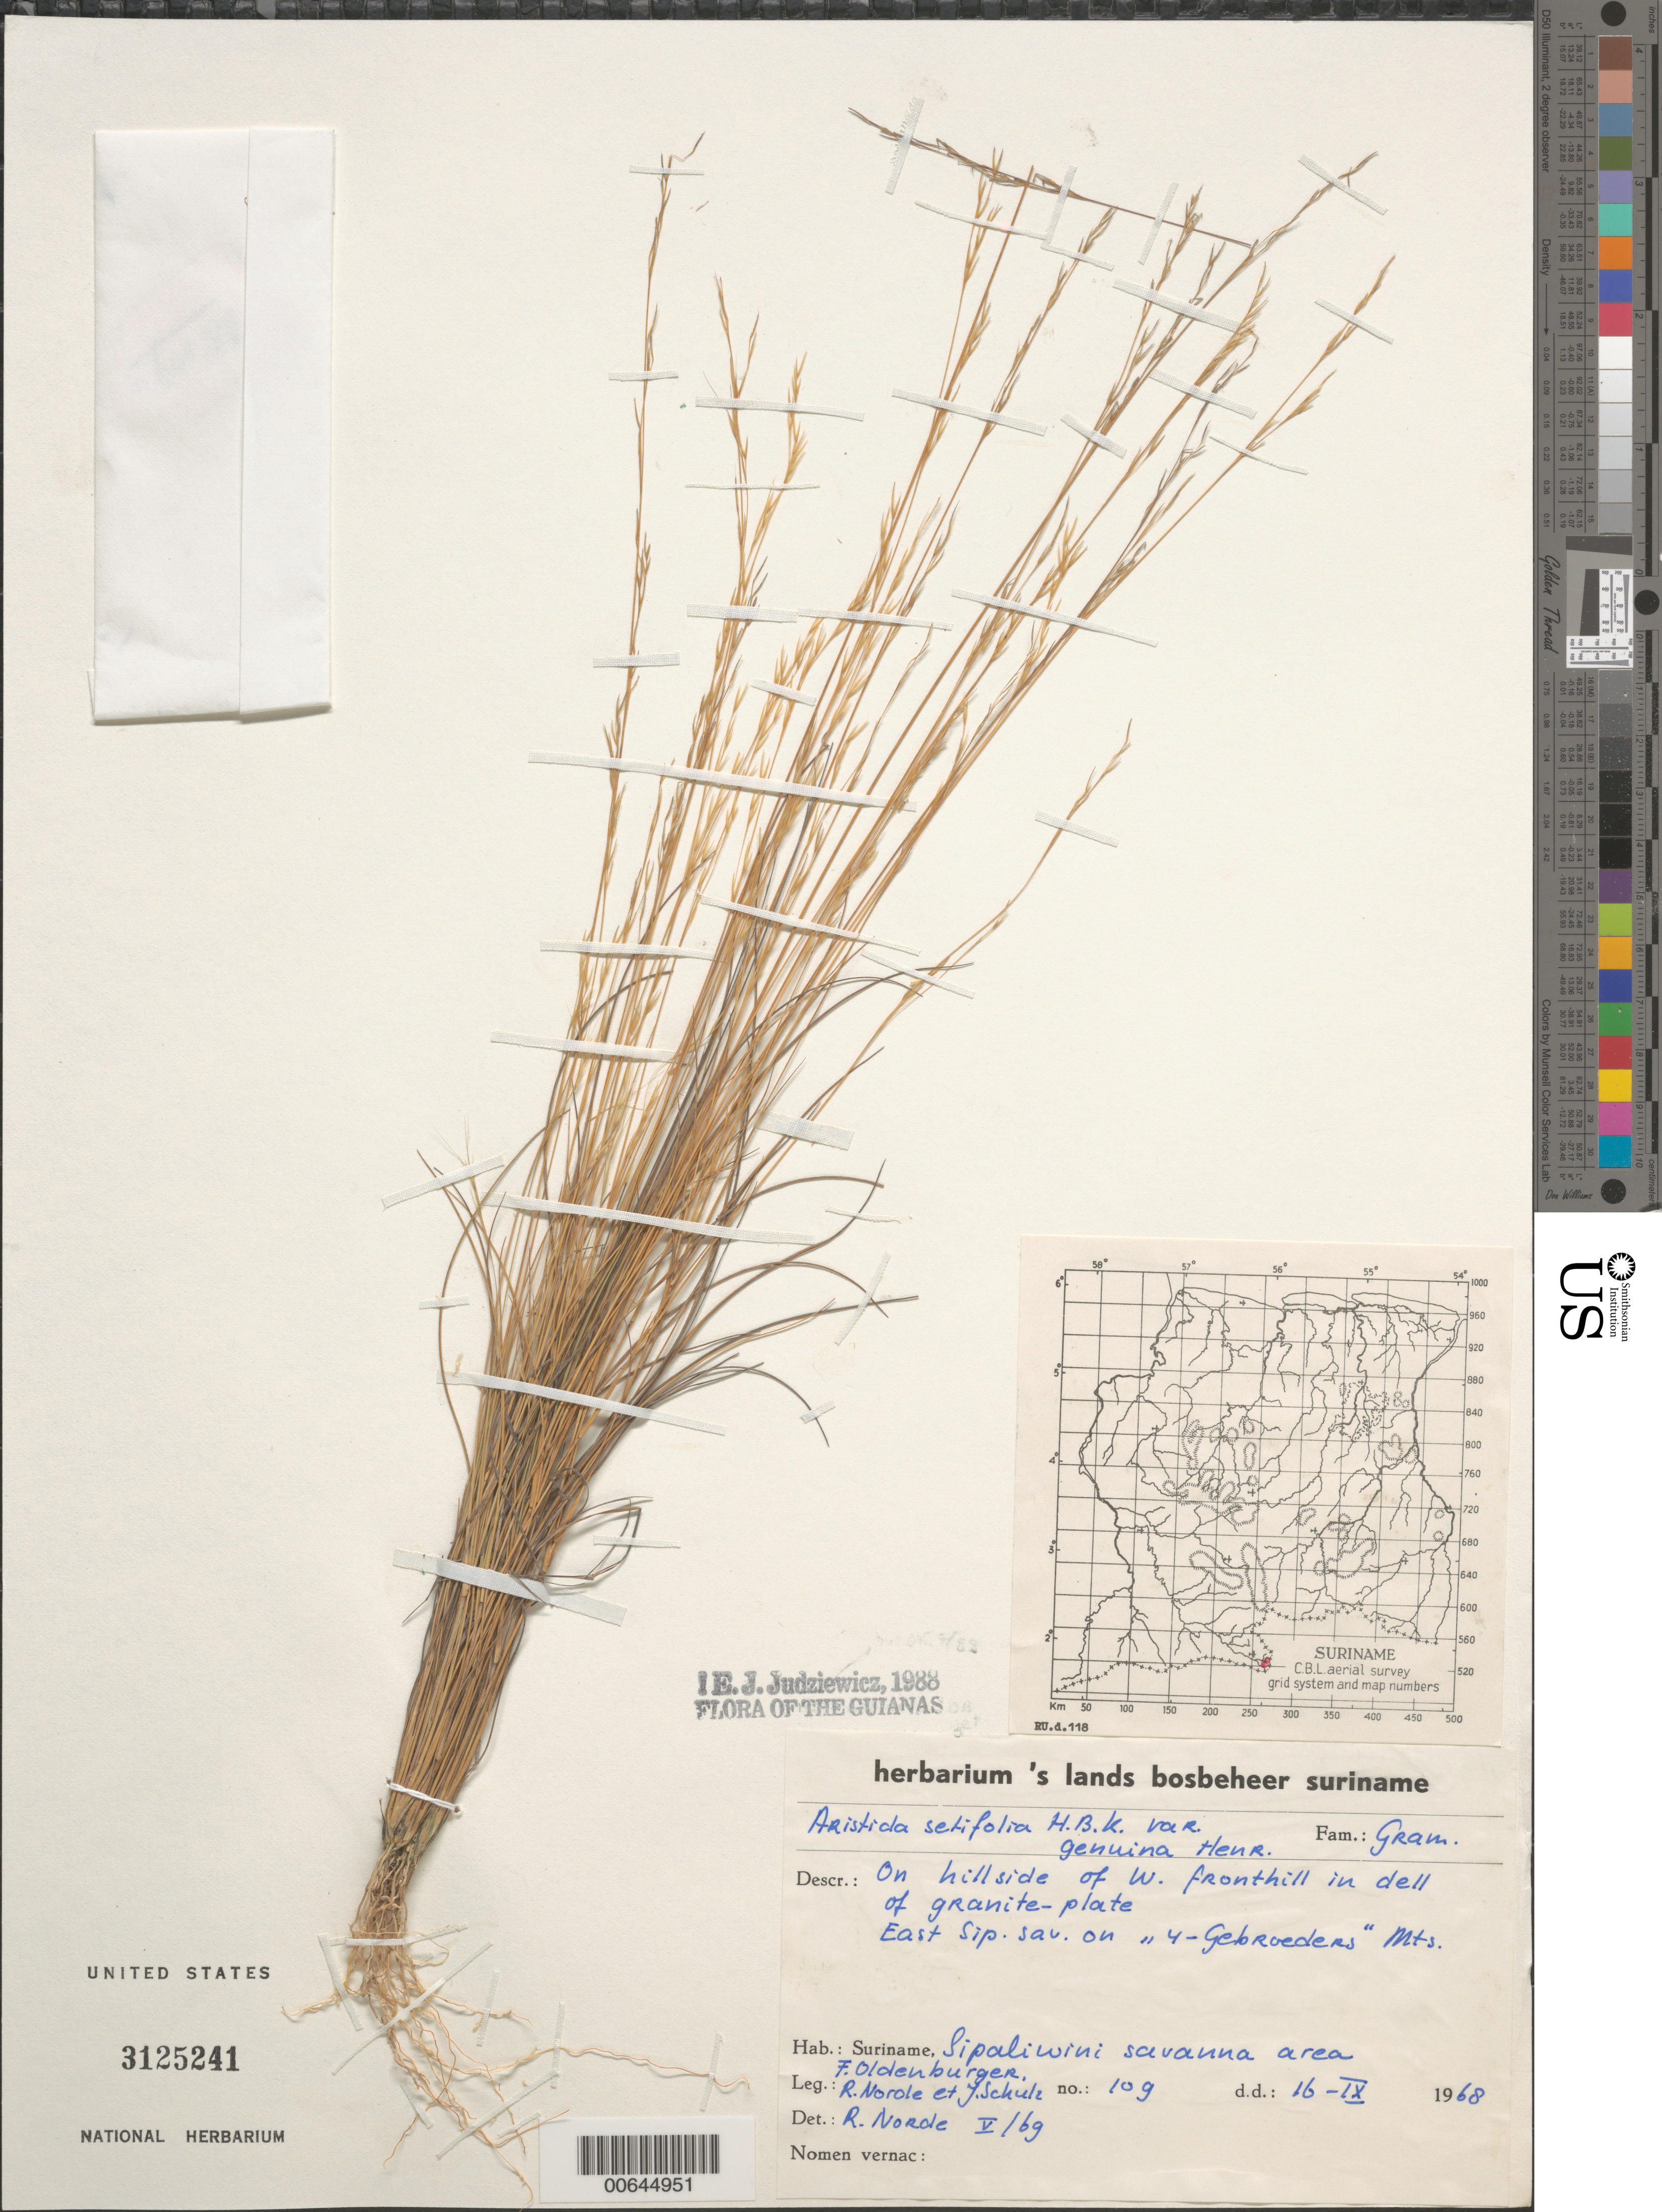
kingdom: Plantae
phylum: Tracheophyta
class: Liliopsida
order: Poales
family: Poaceae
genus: Aristida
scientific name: Aristida setifolia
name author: Kunth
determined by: Judziewicz, E. J.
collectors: F. Oldenburger, R. Norde & J. P. Schulz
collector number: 109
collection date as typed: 16-Sep-68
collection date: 1968-09-16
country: Suriname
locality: Sipaliwini Savanna, Brazilian frontier, on "4-Gebroeders" Mts.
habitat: Hillside of W. fronthill in dell of granite-plate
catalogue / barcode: US 3125241